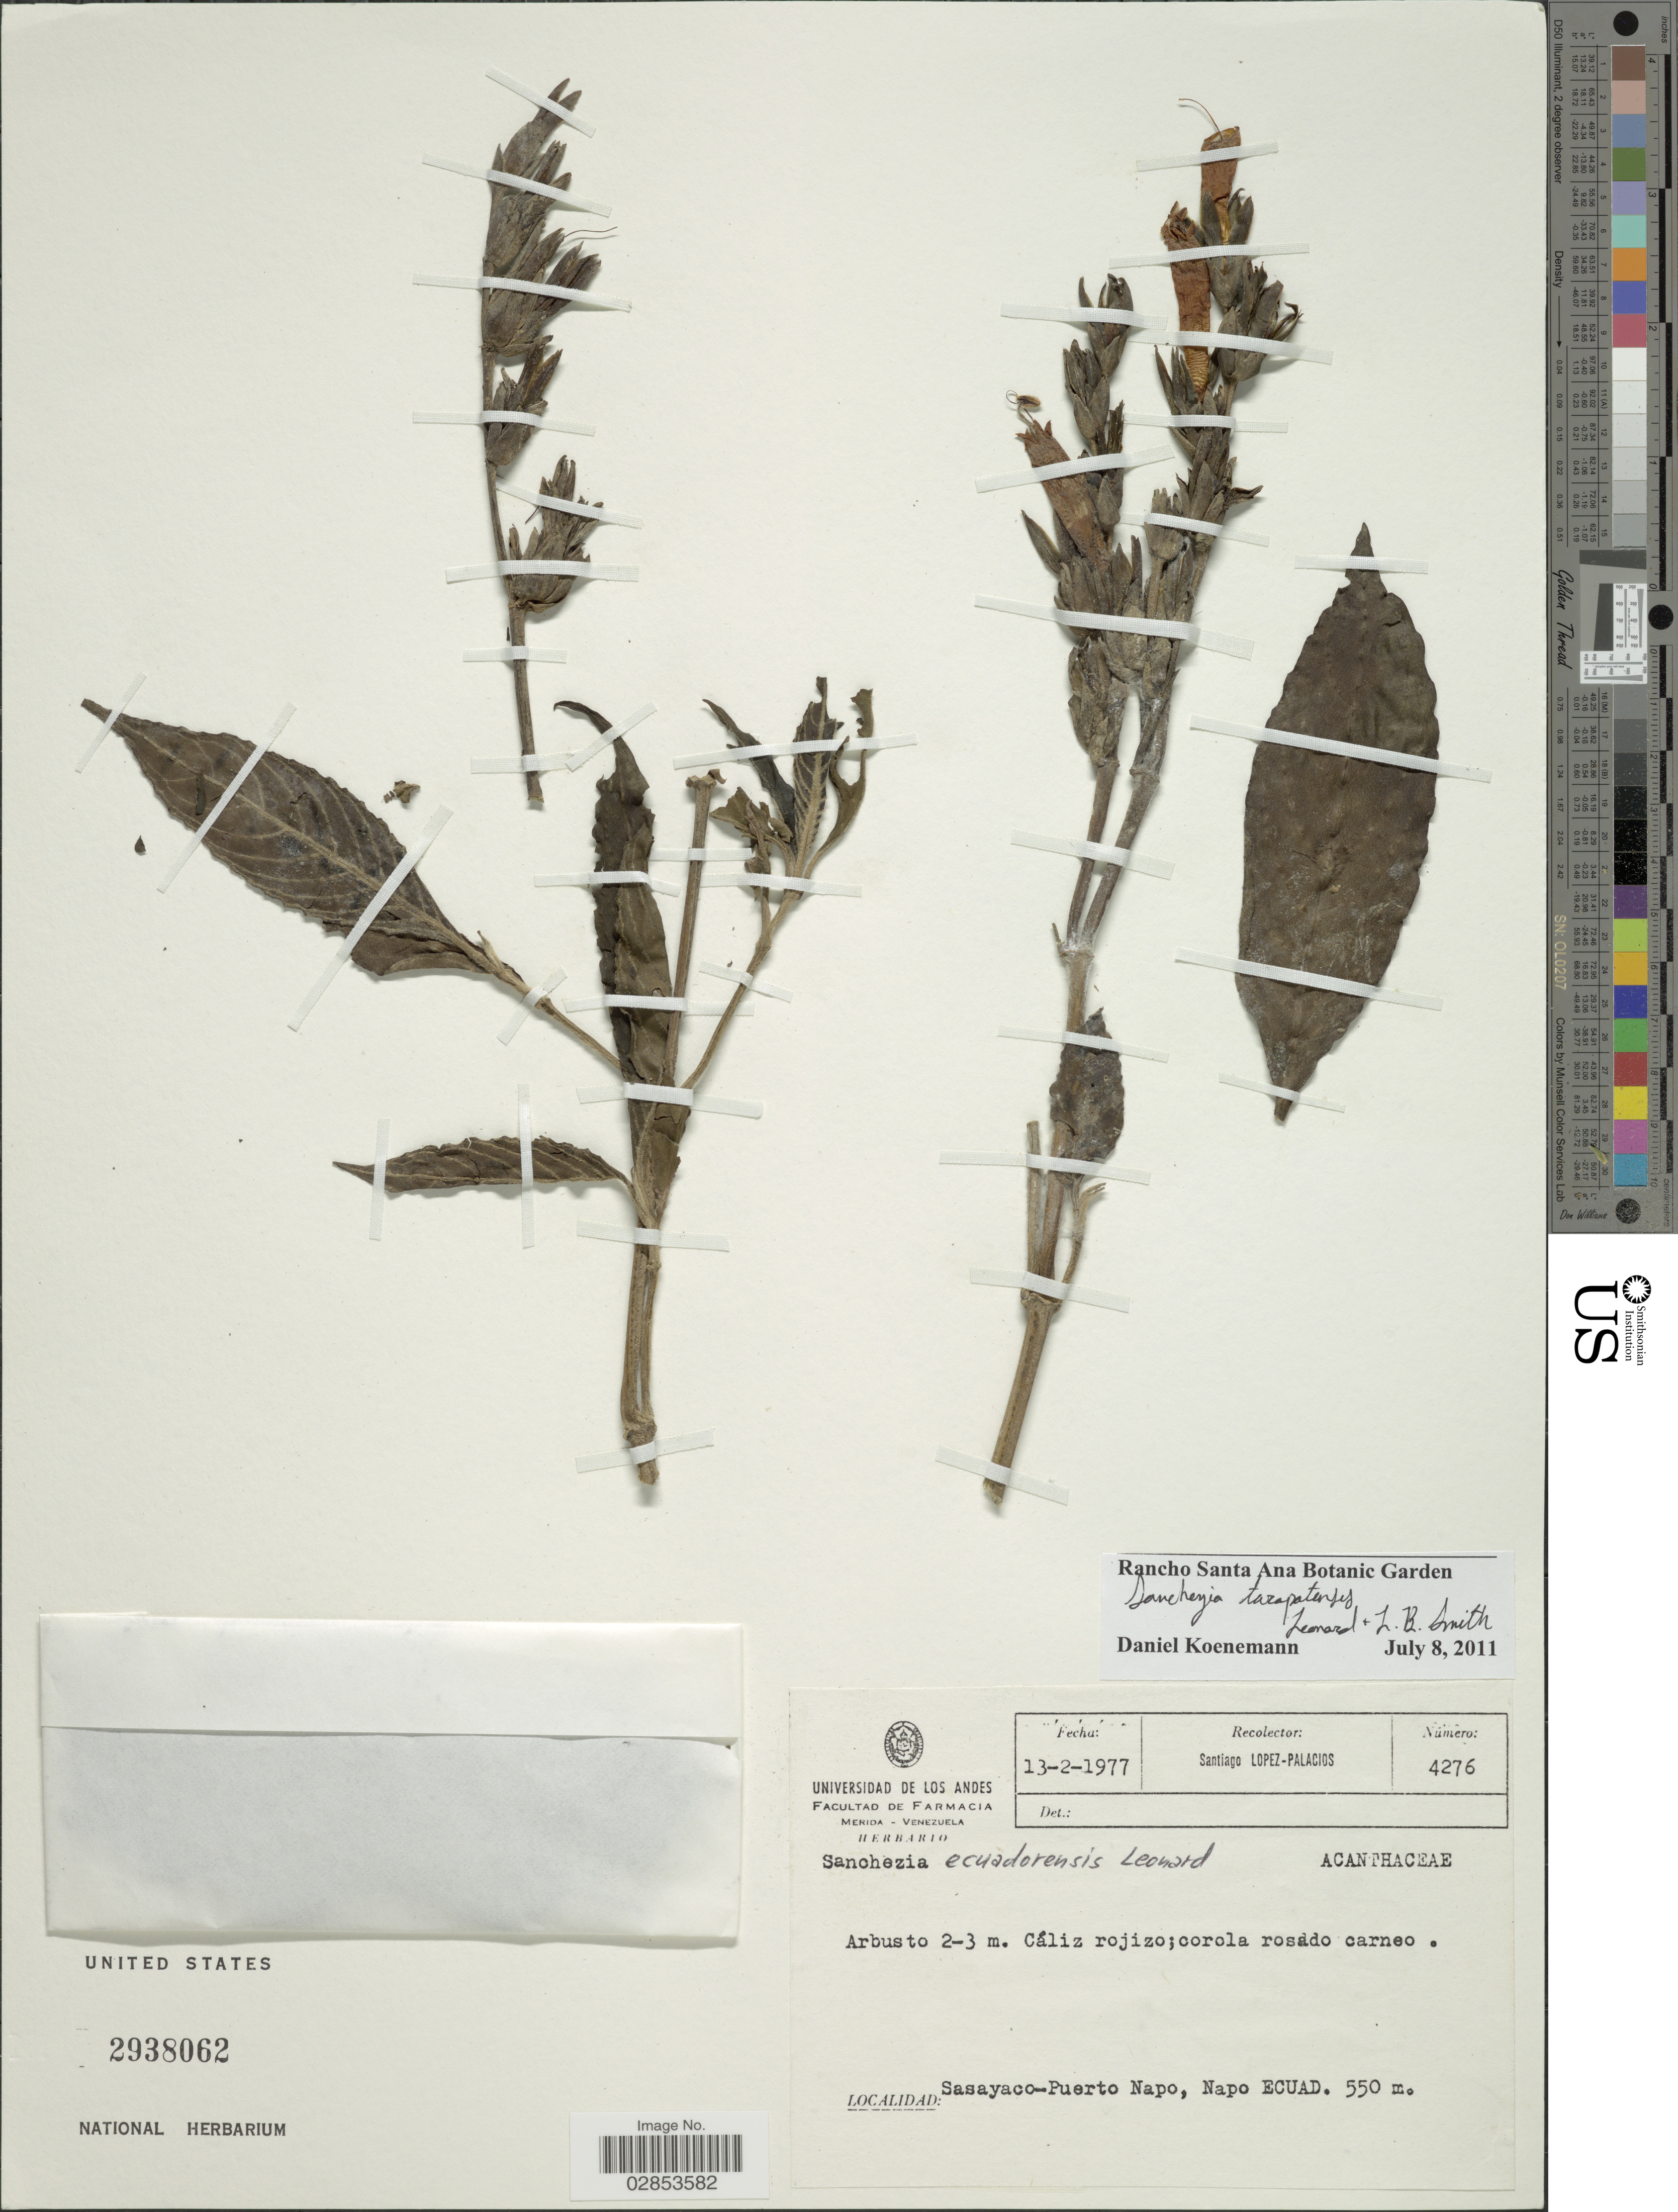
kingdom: Plantae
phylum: Tracheophyta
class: Magnoliopsida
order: Lamiales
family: Acanthaceae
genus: Sanchezia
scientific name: Sanchezia parviflora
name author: Leonard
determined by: Azevedo, Igor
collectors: S. López-Palacios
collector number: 4276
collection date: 1977-02-13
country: Ecuador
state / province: Napo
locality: Sasayaco-Puerto Napo.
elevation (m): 550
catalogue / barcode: US 2938062